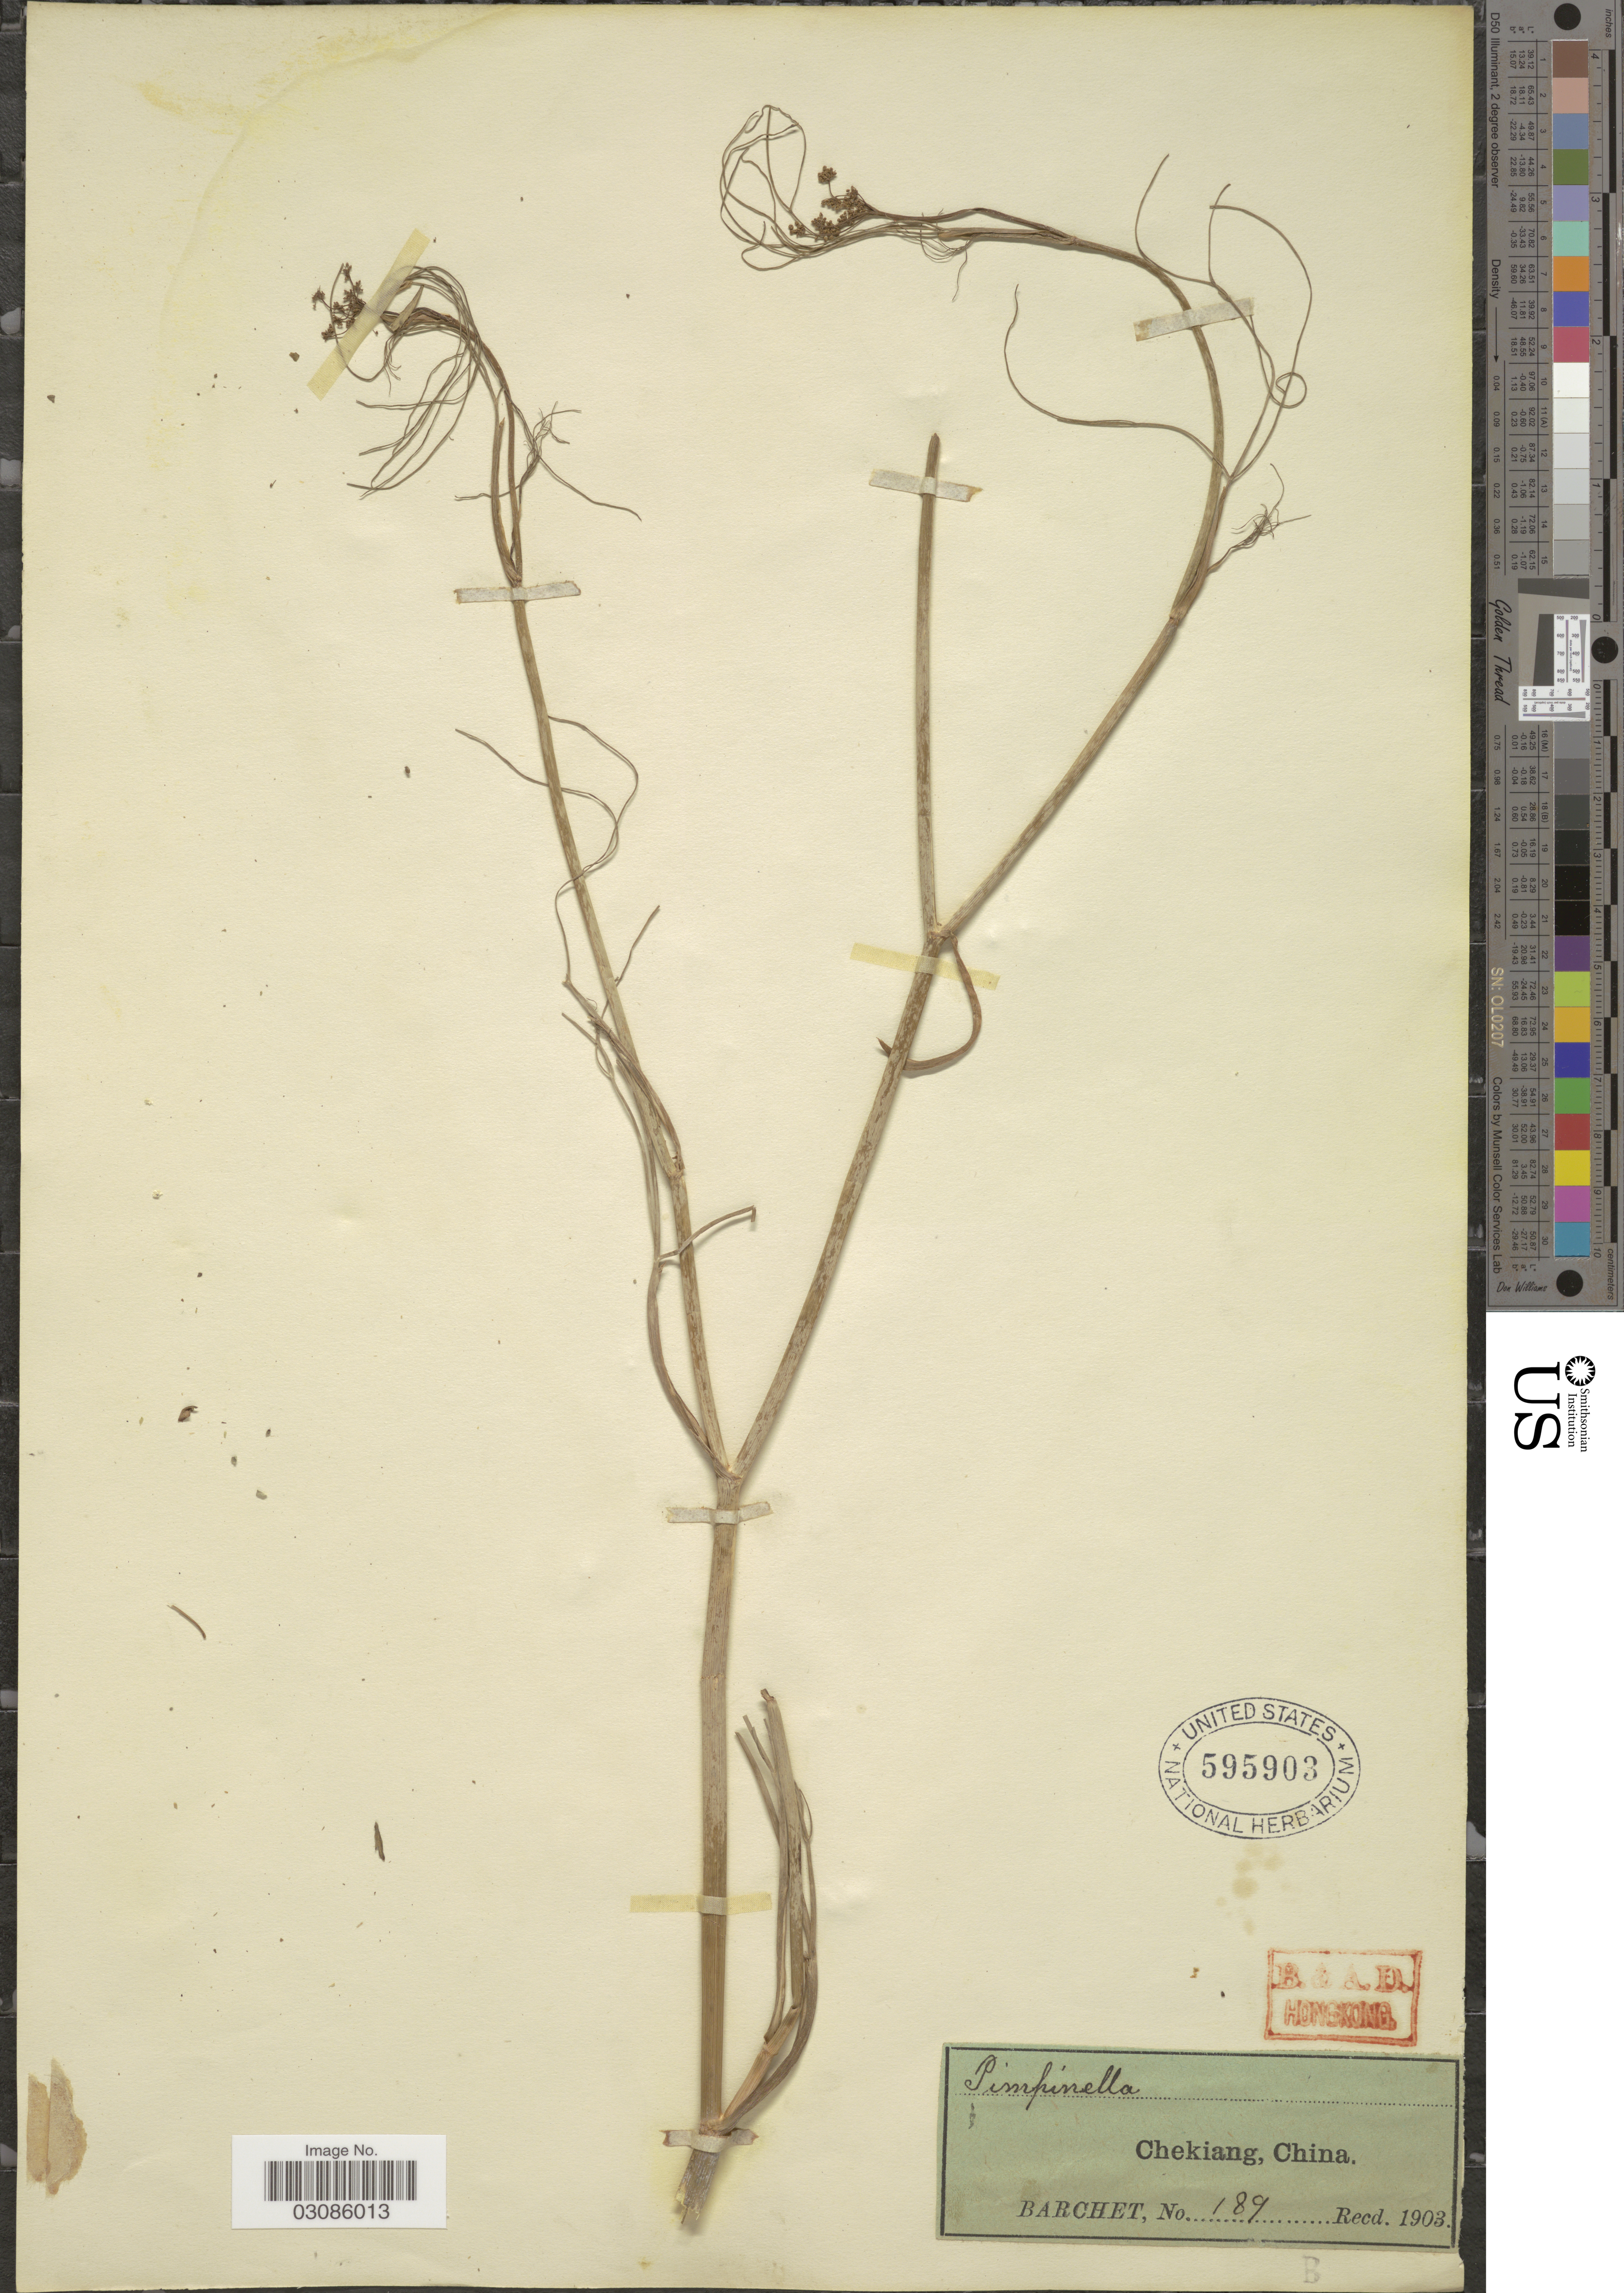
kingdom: Plantae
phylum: Tracheophyta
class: Magnoliopsida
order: Apiales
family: Apiaceae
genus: Pimpinella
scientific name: Pimpinella sp.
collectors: Barchet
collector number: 189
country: China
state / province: Zhejiang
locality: Chekiang.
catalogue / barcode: US 595903